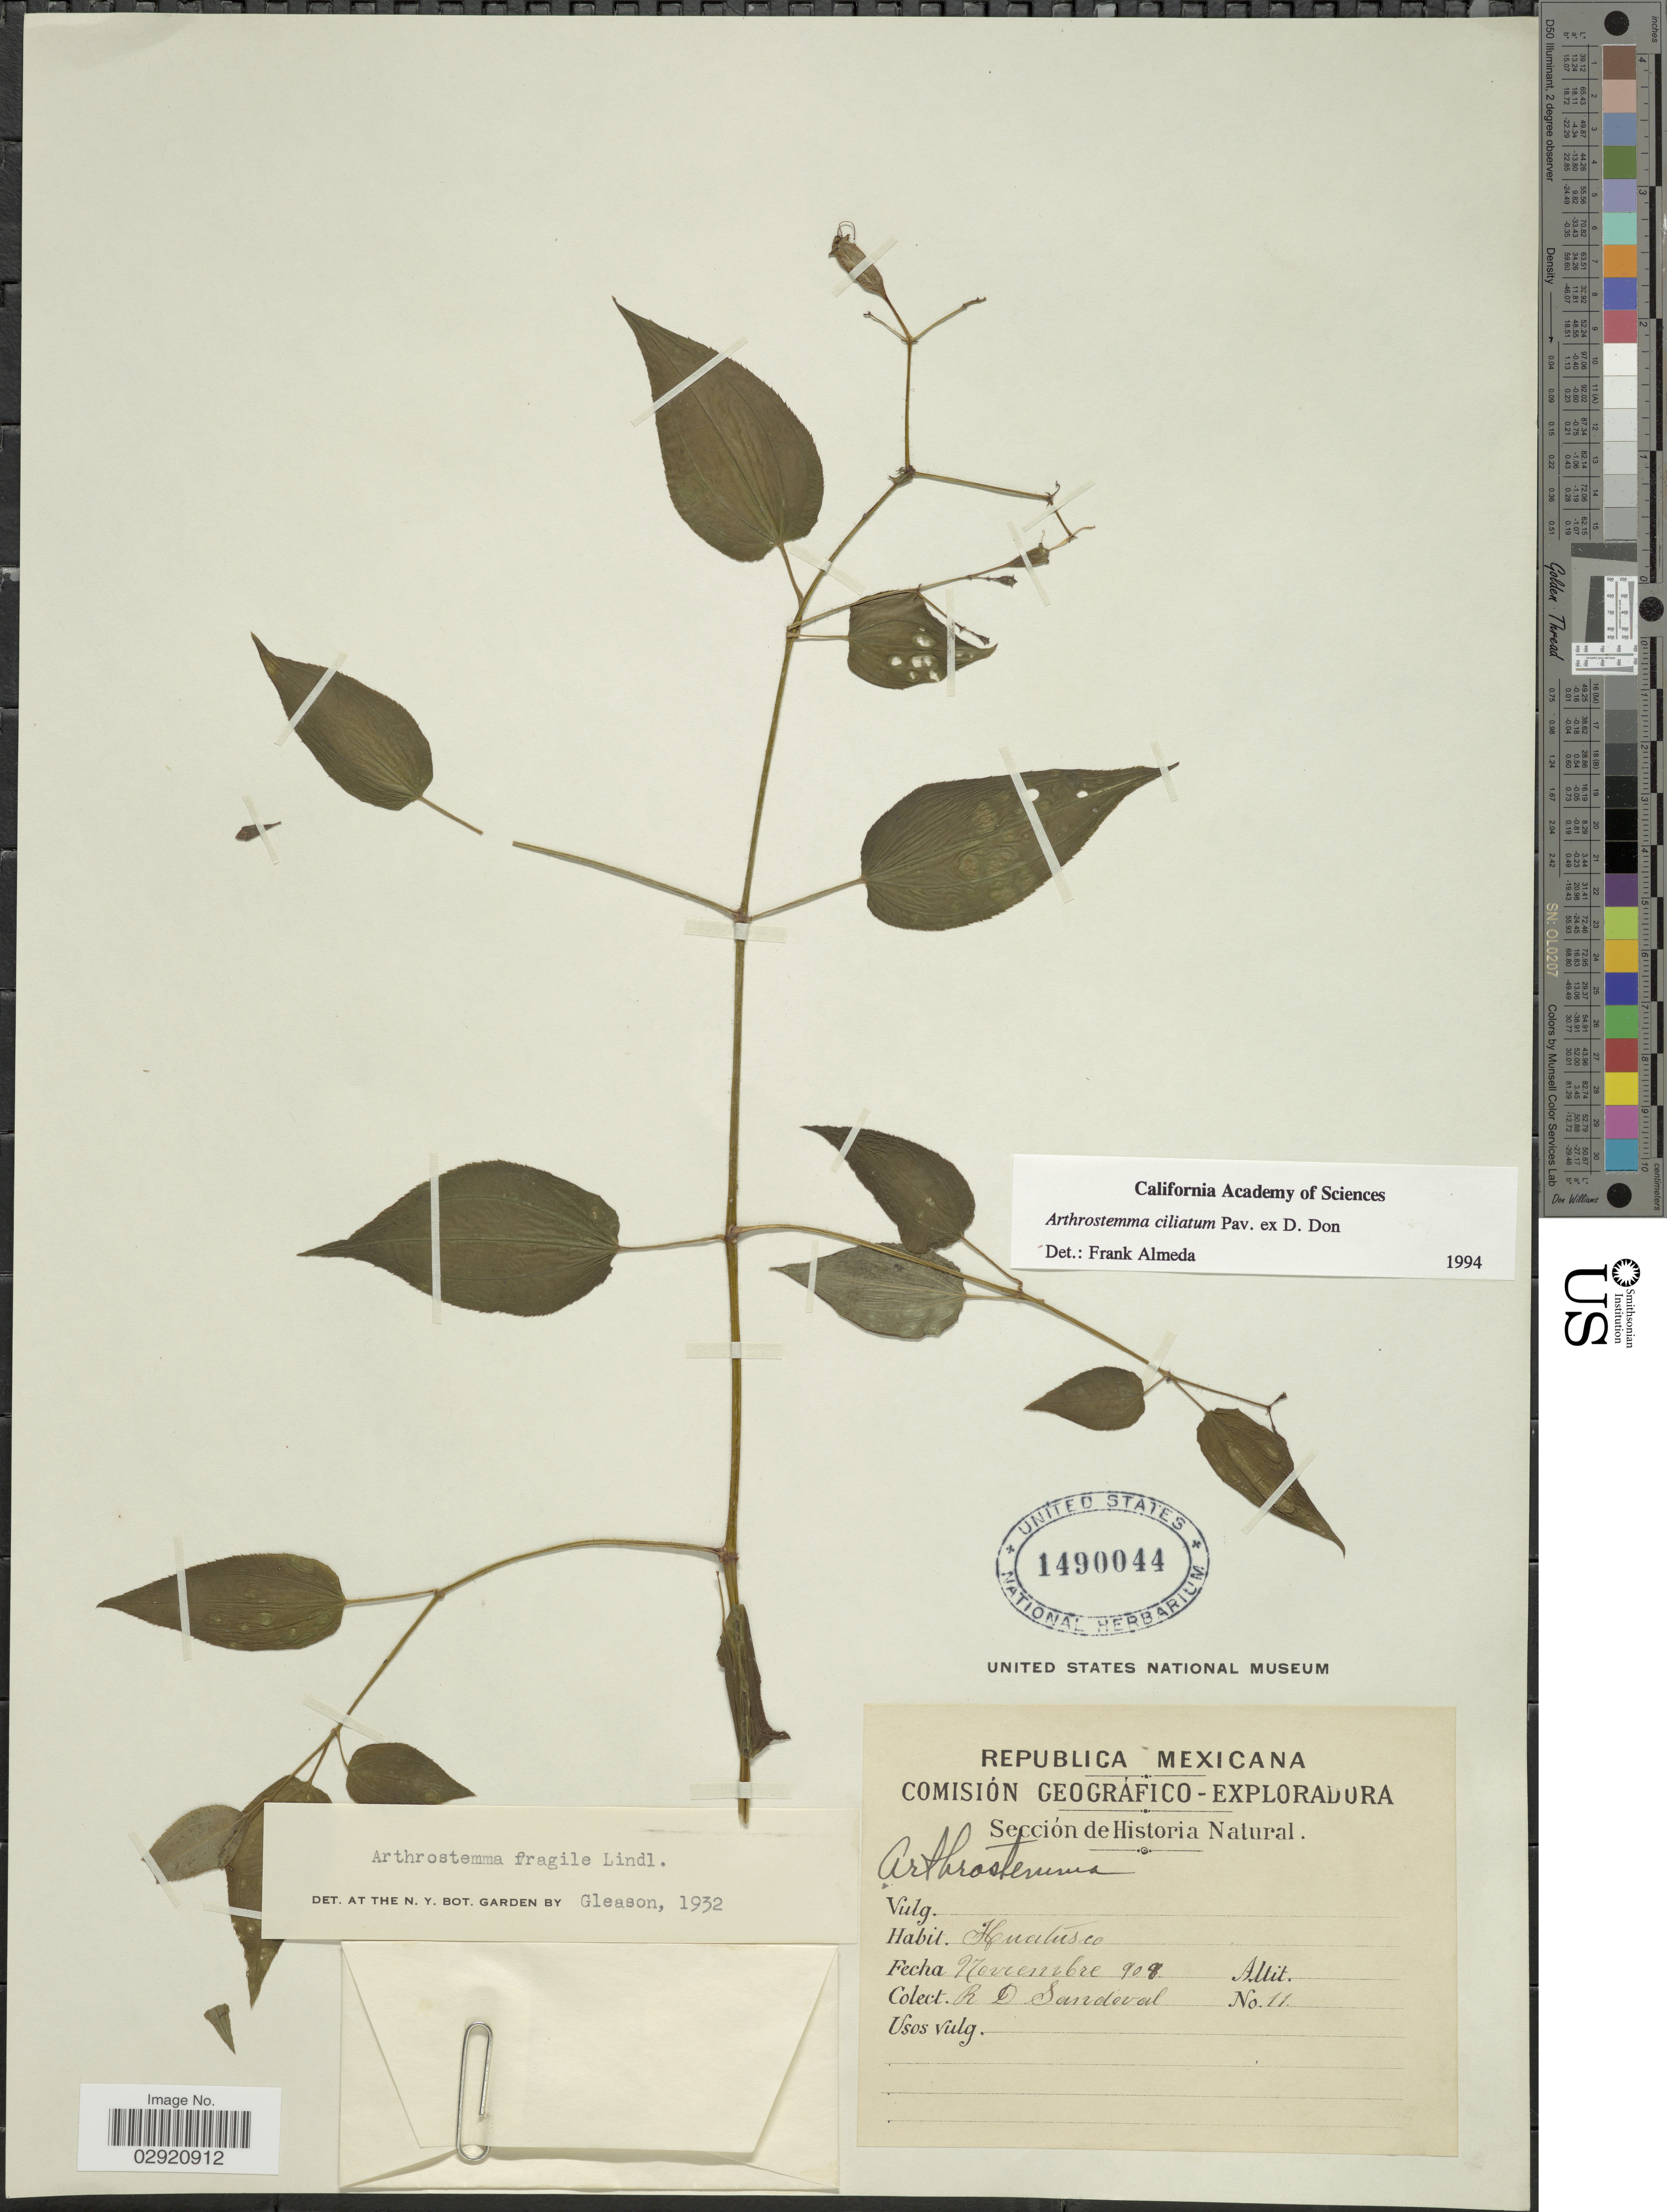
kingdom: Plantae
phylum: Tracheophyta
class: Magnoliopsida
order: Myrtales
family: Melastomataceae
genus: Arthrostemma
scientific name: Arthrostemma ciliatum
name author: Pav. ex D. Don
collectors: R. D. Sandoval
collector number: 11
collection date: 1908-11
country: Mexico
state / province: Veracruz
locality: Huatusco.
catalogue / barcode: US 1490044